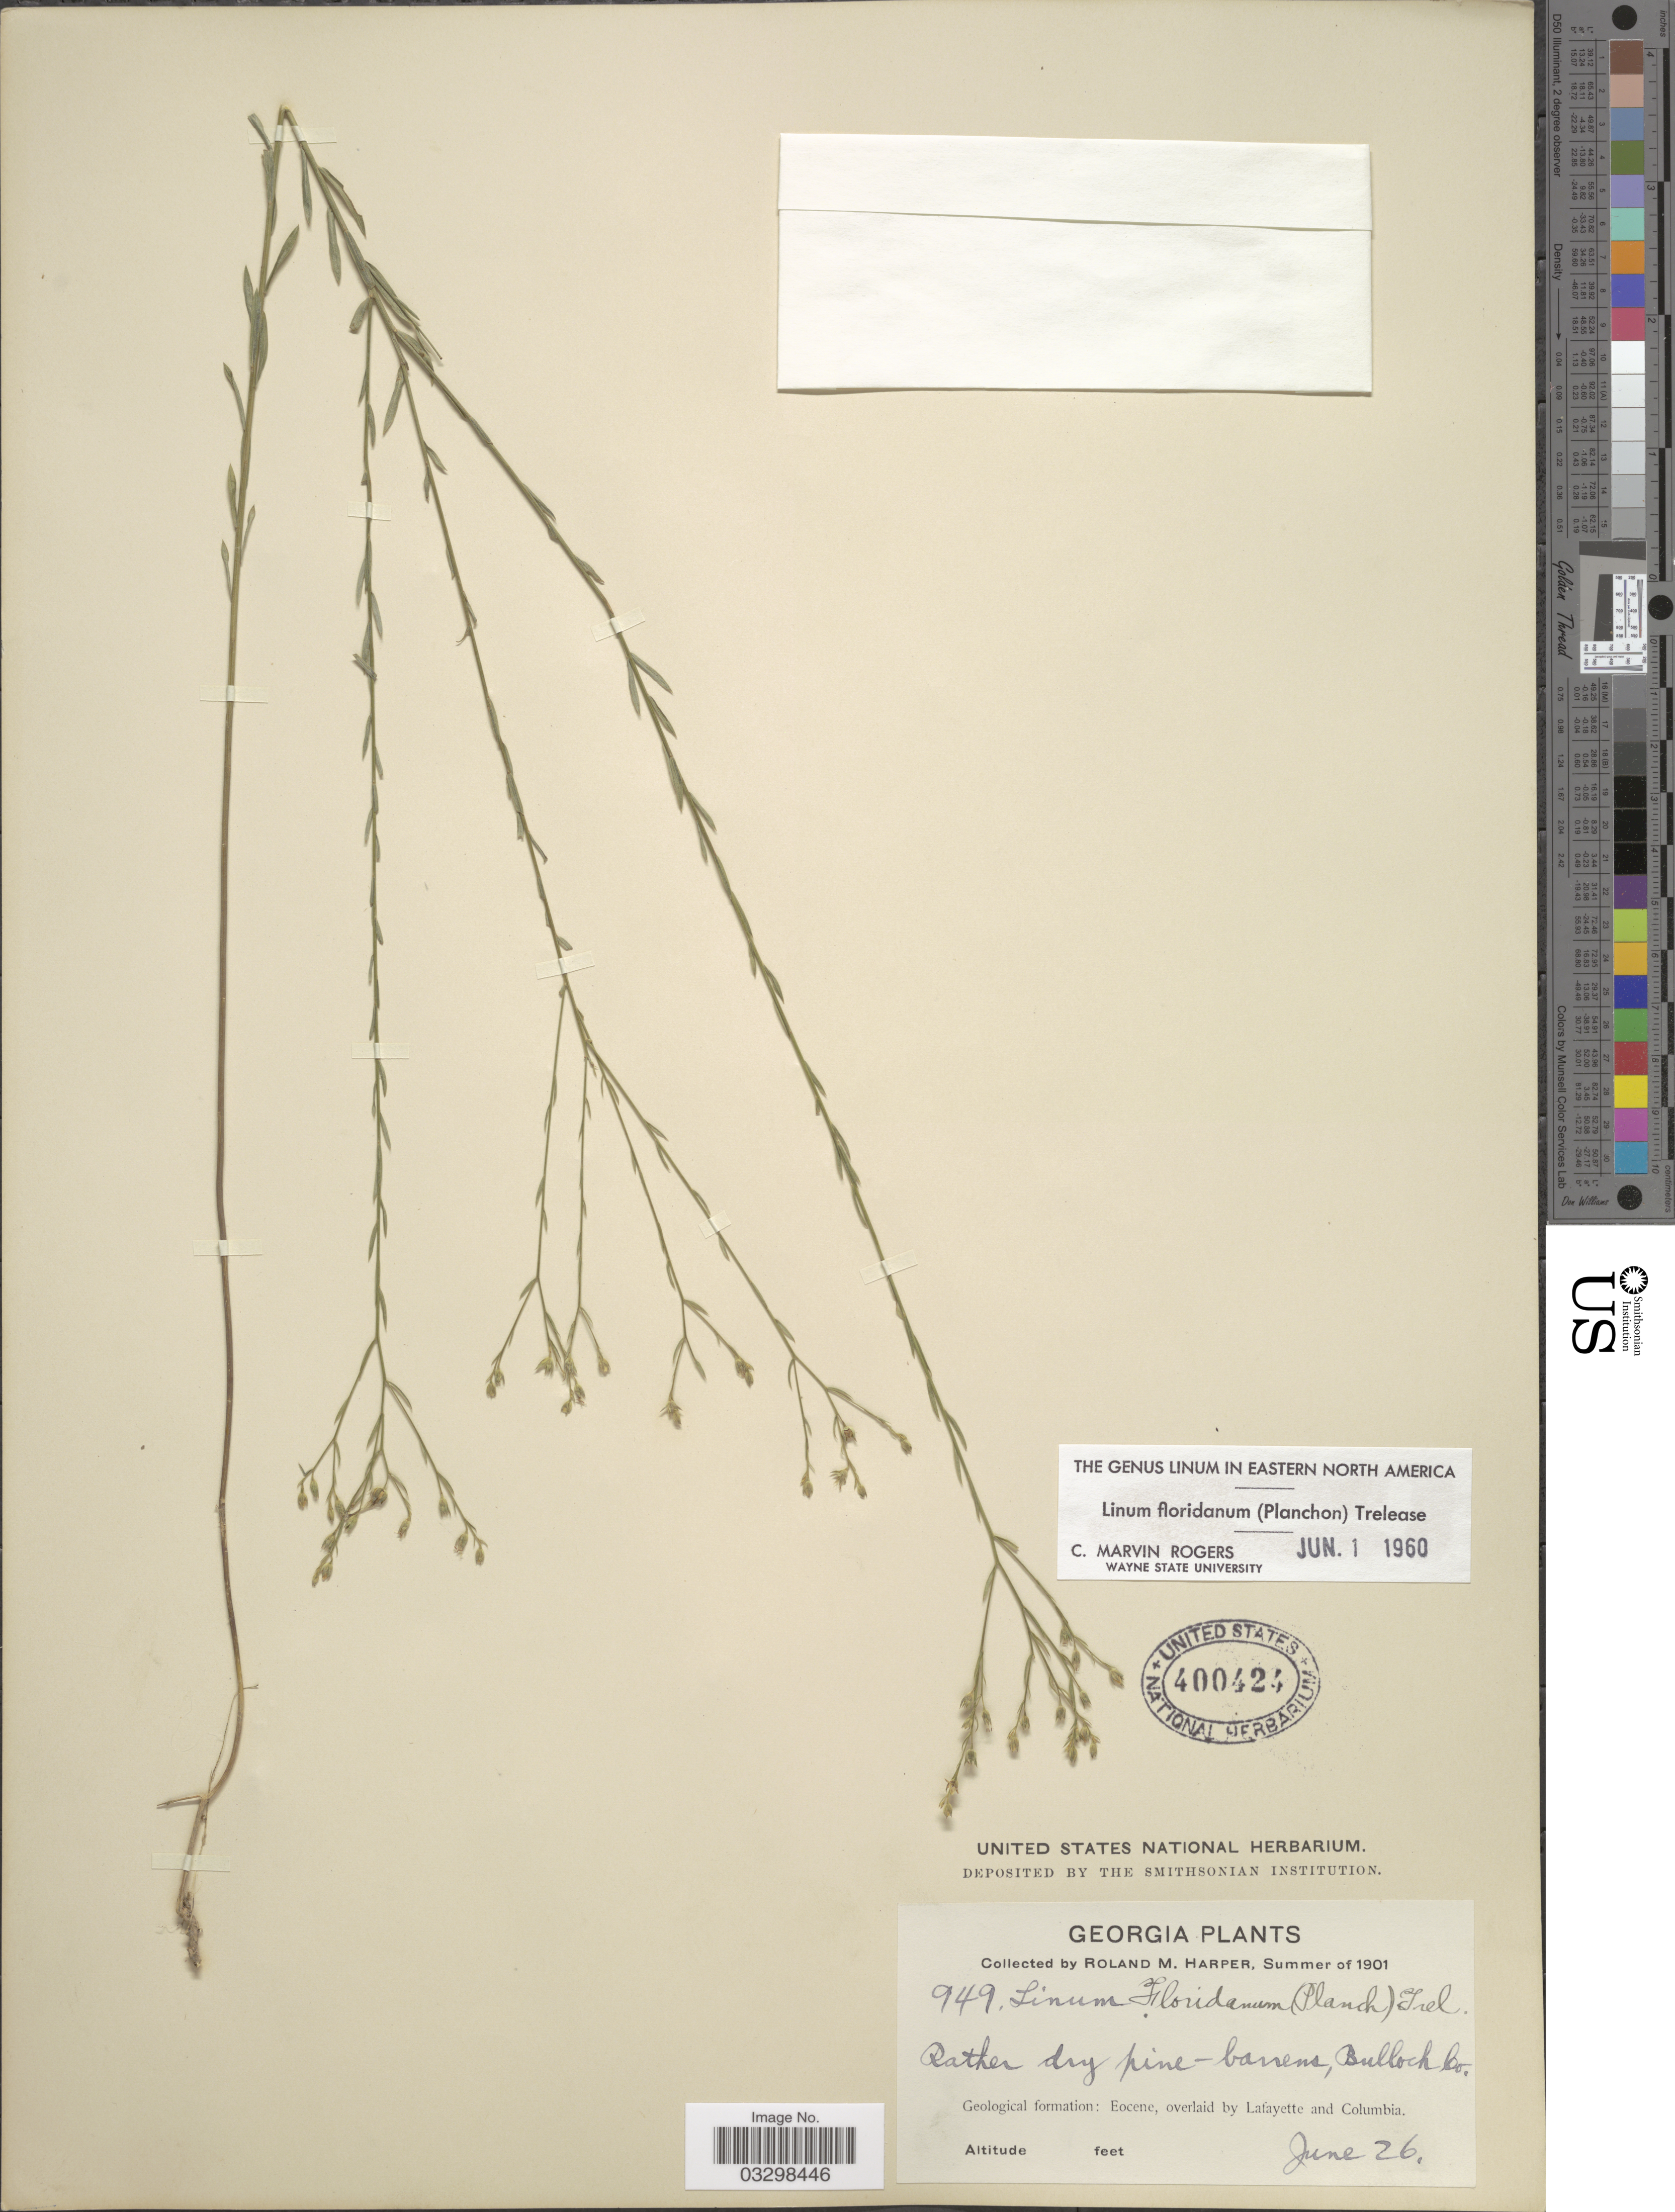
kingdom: Plantae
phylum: Tracheophyta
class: Magnoliopsida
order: Malpighiales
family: Linaceae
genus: Linum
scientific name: Linum floridanum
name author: (Planch.) Trel.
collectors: R. M. Harper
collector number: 949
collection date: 1901-06-26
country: United States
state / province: Georgia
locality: Bulloch Co. Geological formation: Eocene, overlaid by Lafayette and Columbia.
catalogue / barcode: US 400424